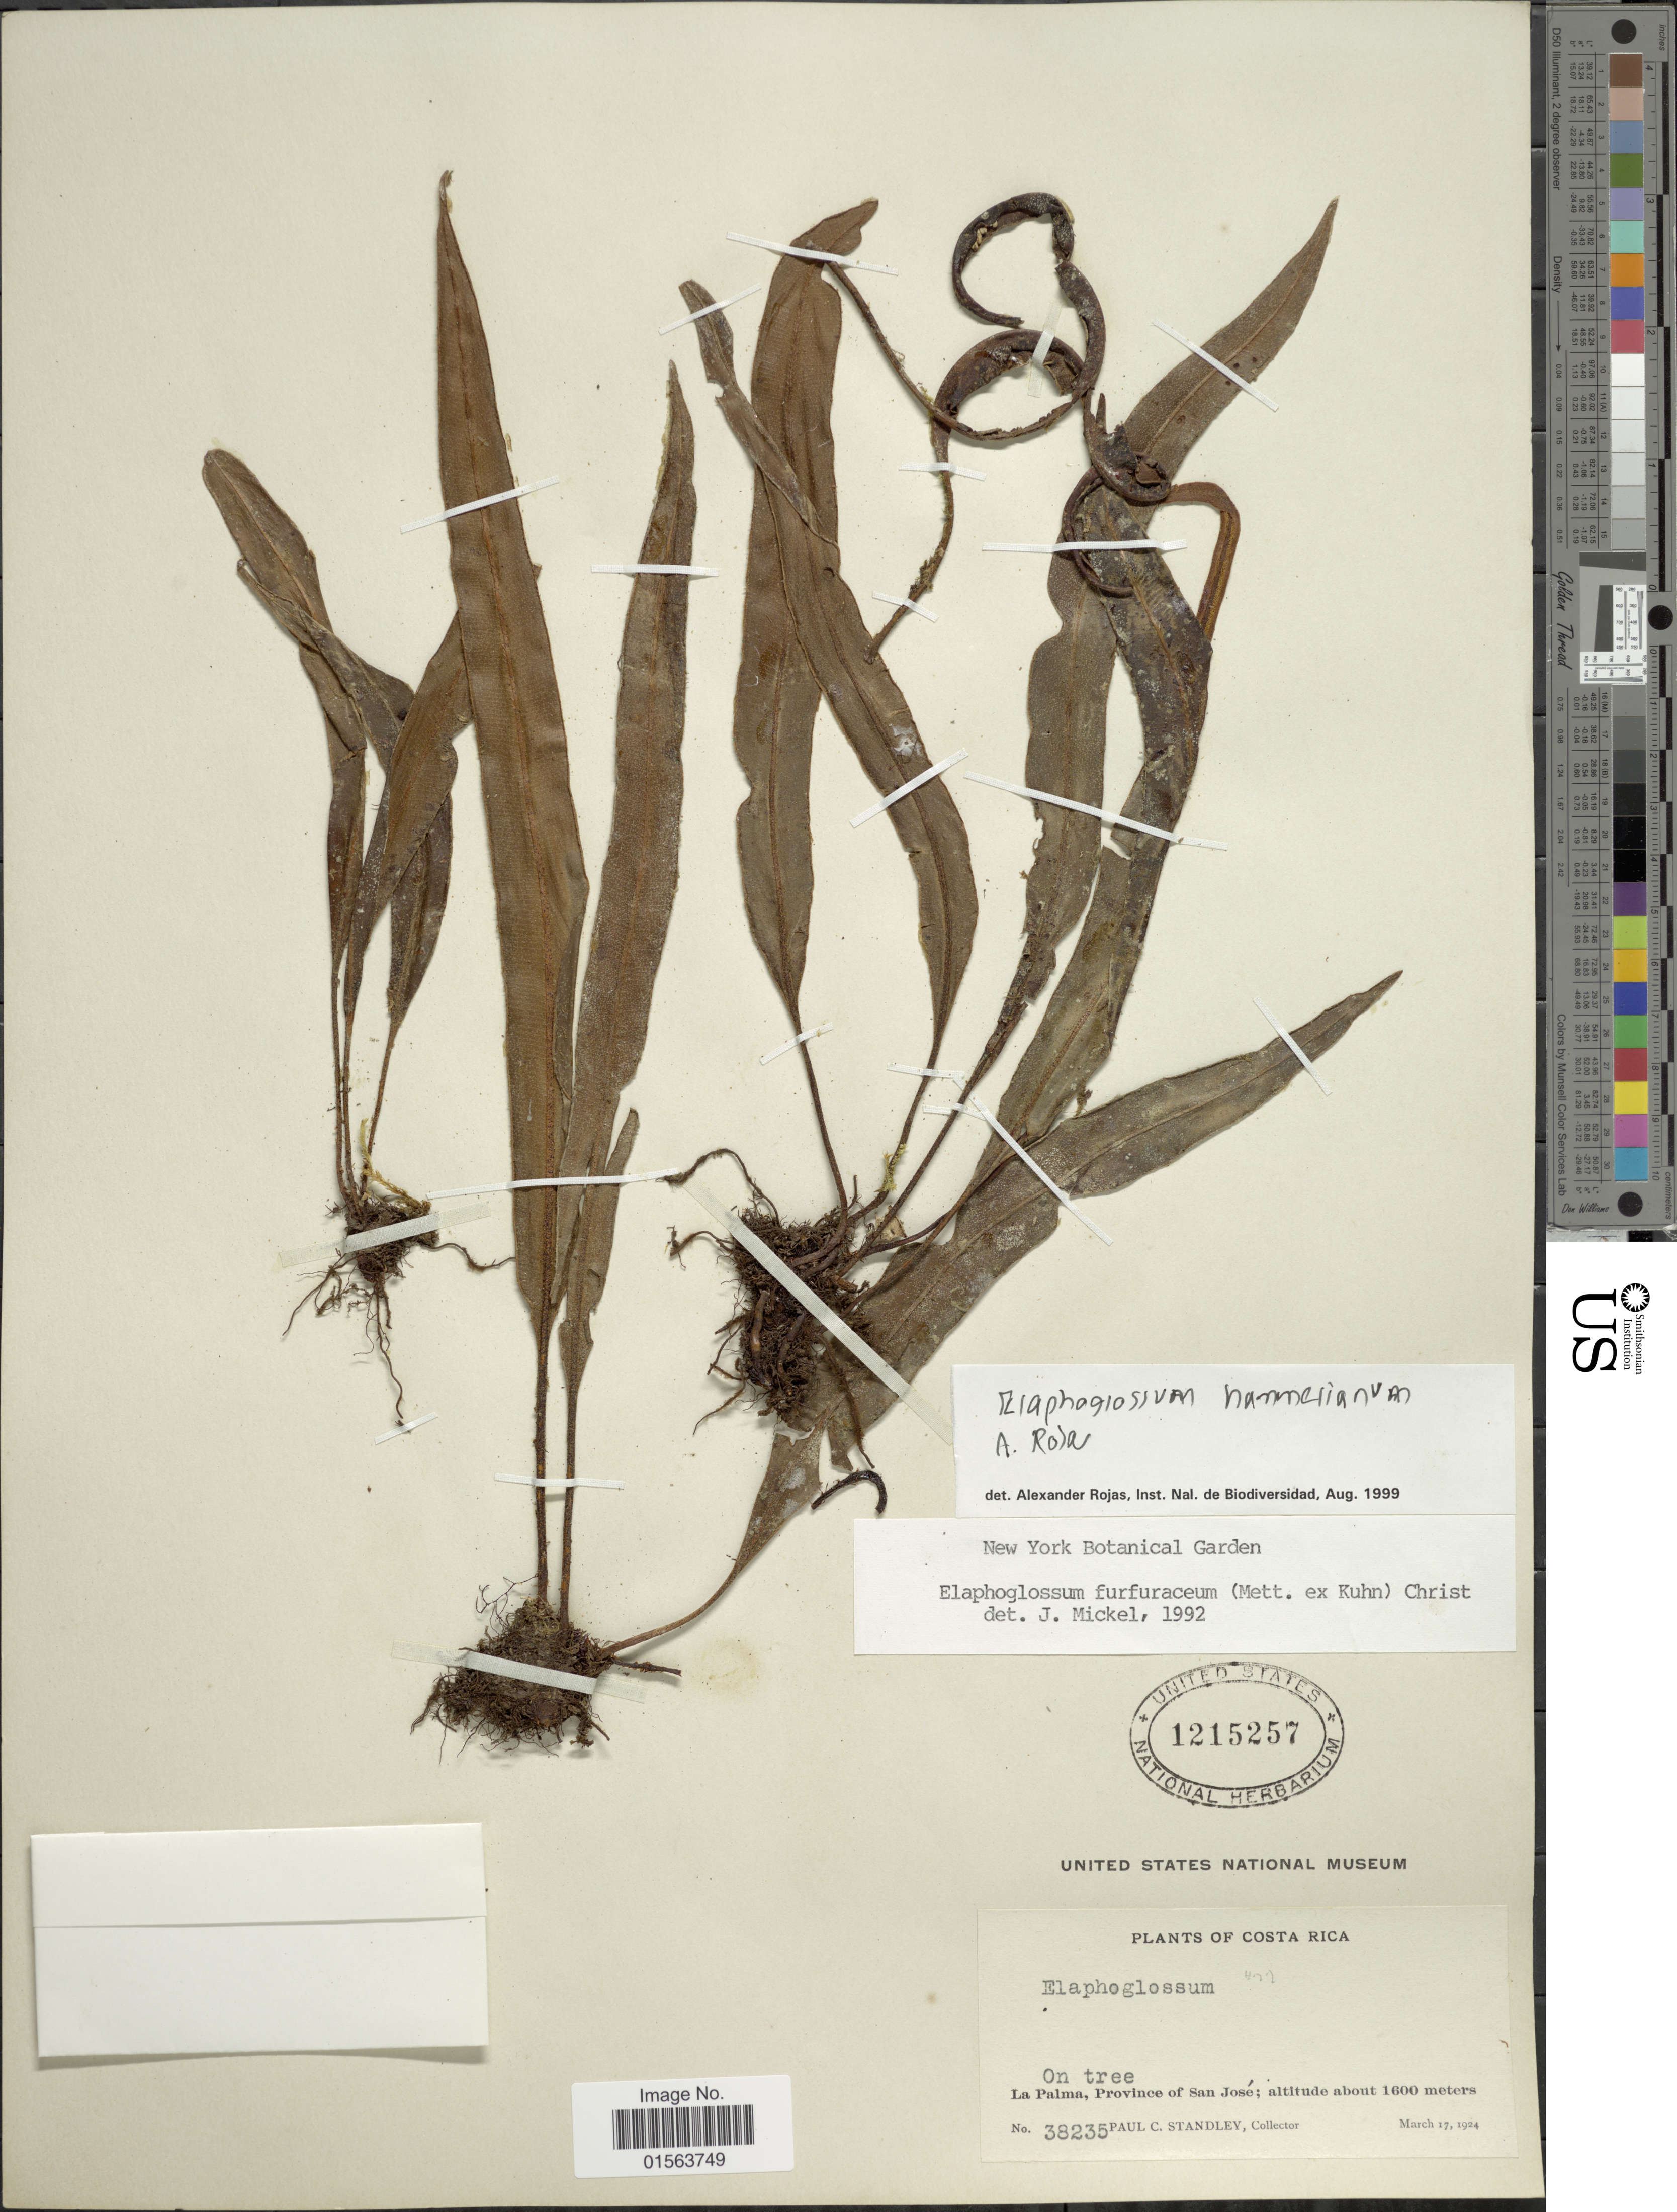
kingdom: Plantae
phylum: Tracheophyta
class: Polypodiopsida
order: Polypodiales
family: Dryopteridaceae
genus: Elaphoglossum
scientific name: Elaphoglossum hammelianum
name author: A. Rojas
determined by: Matos, F. B.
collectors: P. C. Standley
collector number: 38235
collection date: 1924-03-17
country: Costa Rica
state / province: San José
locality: La Palma, Province of San Jose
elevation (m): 1600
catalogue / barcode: US 1215257